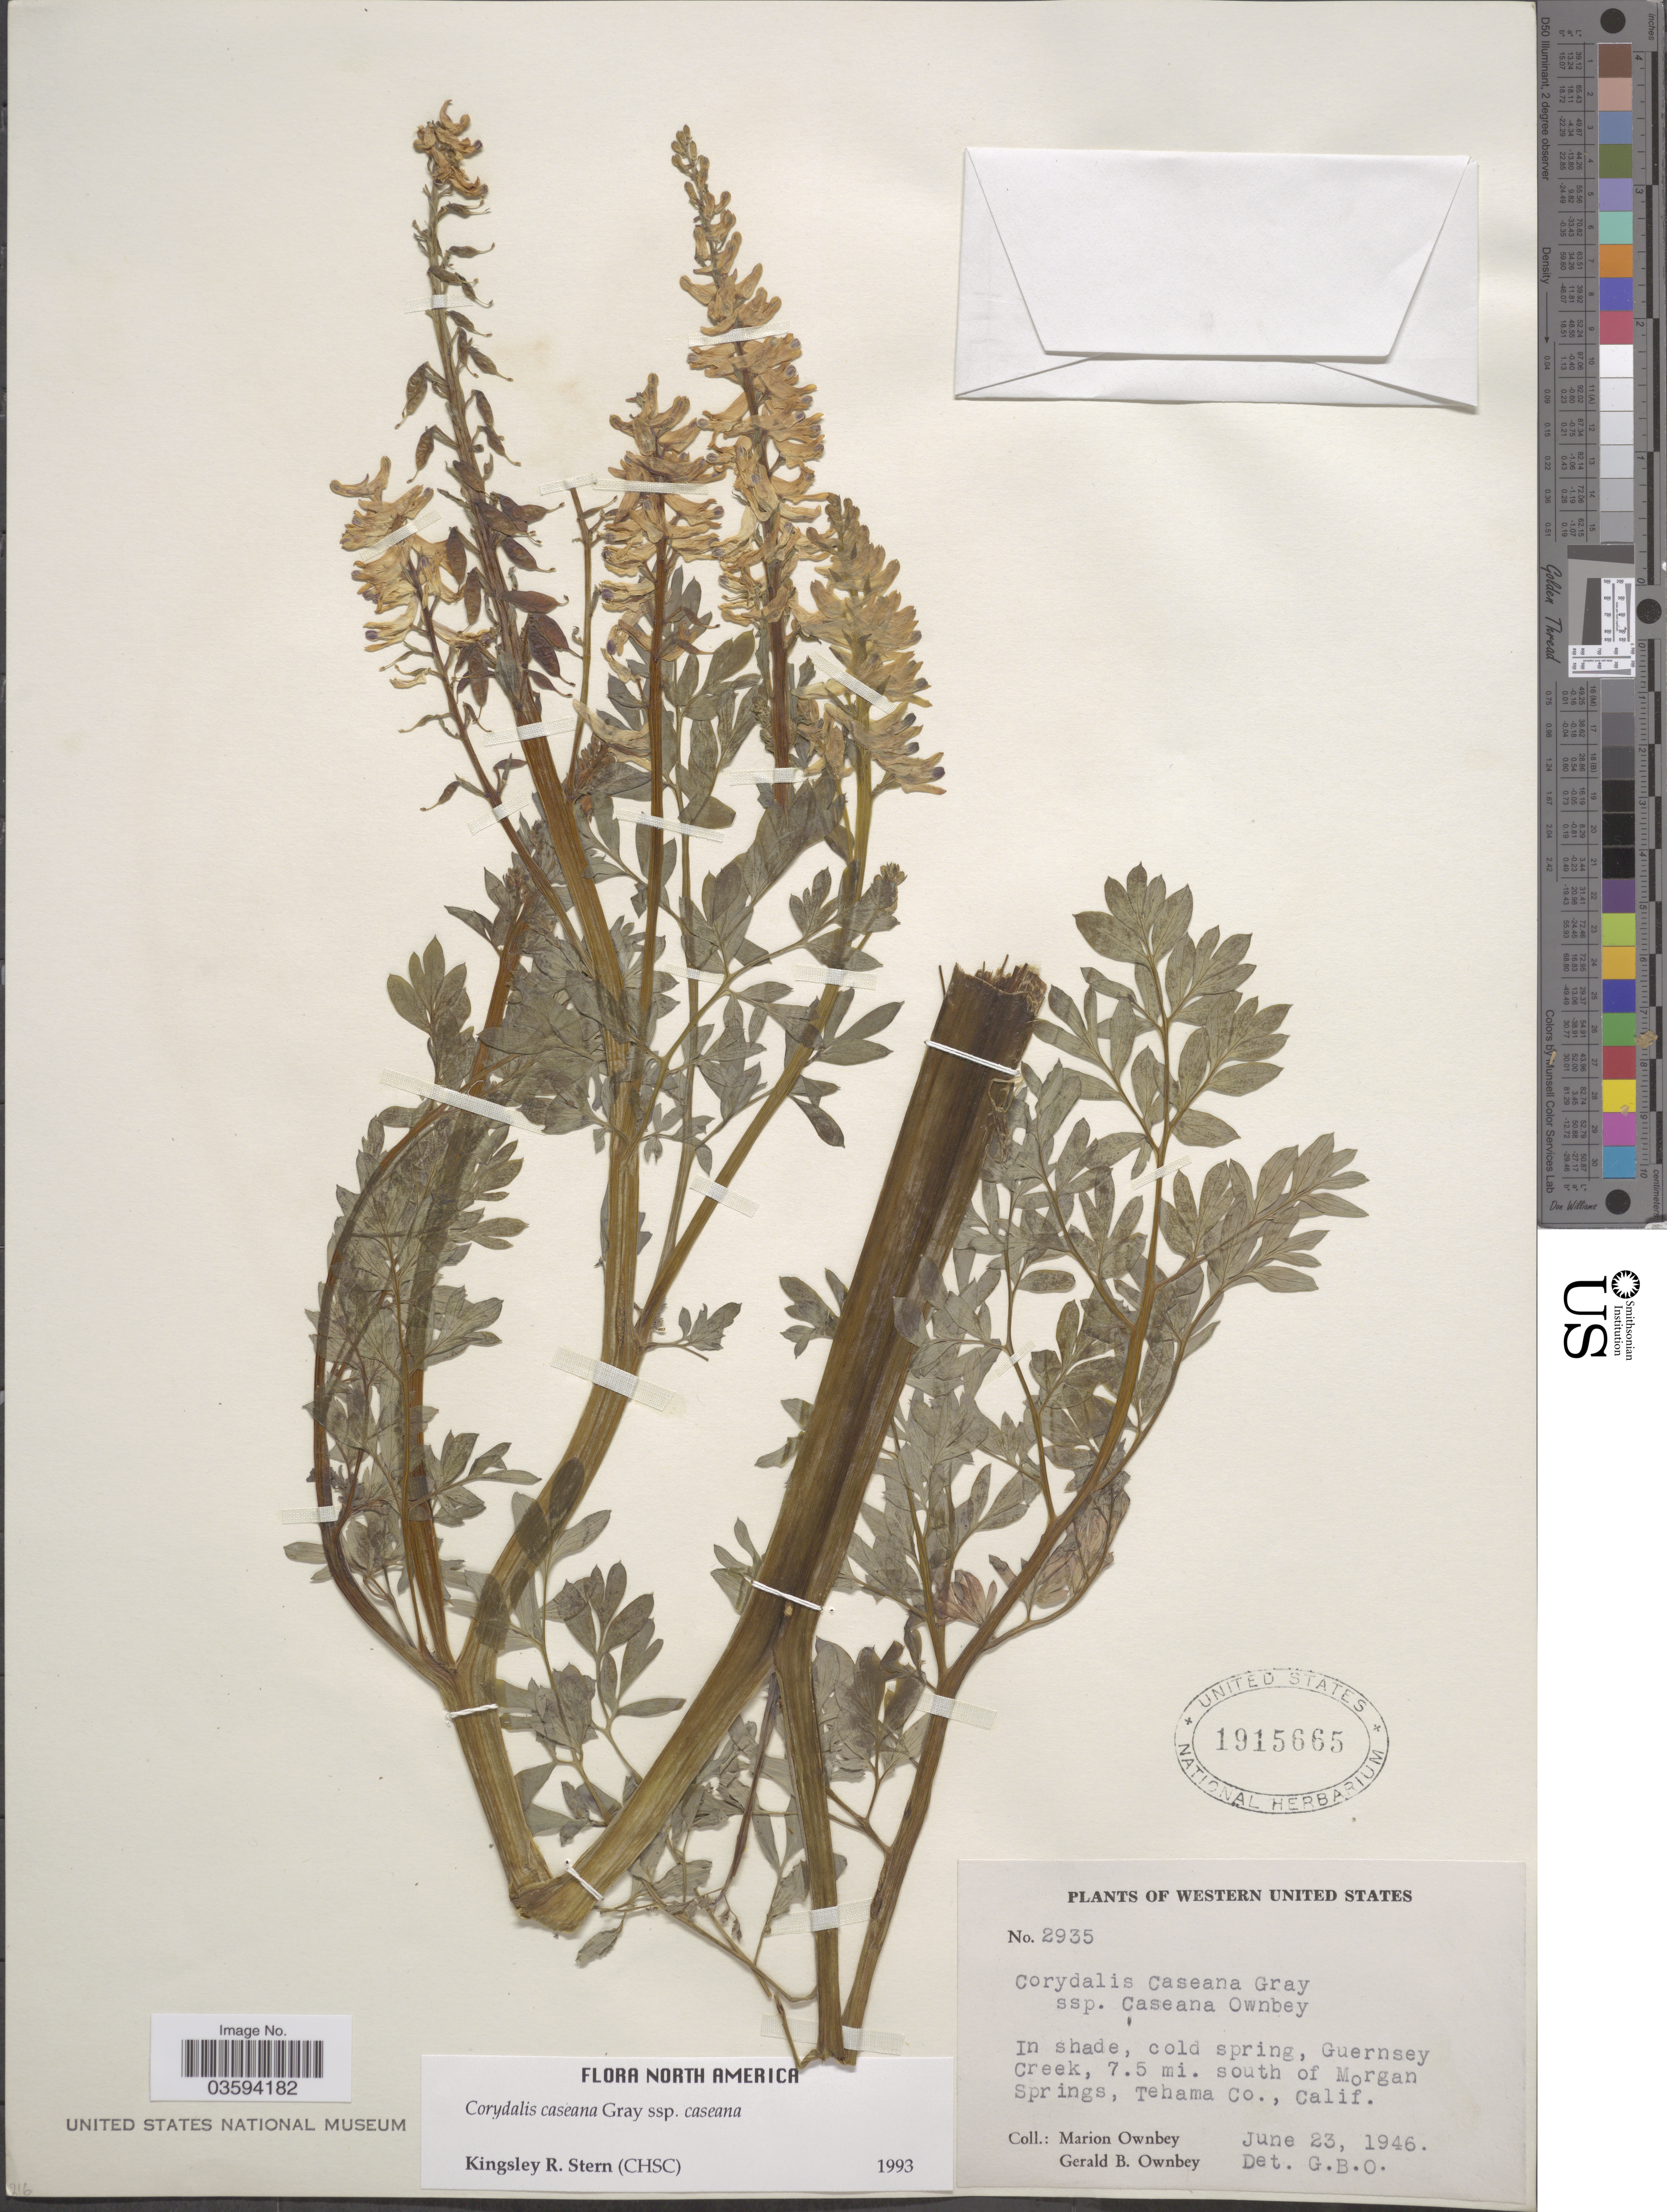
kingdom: Plantae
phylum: Tracheophyta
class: Magnoliopsida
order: Ranunculales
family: Papaveraceae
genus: Corydalis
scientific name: Corydalis caseana subsp. caseana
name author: A. Gray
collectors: M. Ownbey & G. B. Ownbey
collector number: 2935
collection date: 1946-06-23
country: United States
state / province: California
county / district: Tehama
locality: Western United States. In shade, cold spring, Guernsey Creek, 7.5 mi. south of Morgan Springs, Tehama Co.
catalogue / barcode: US 1915665